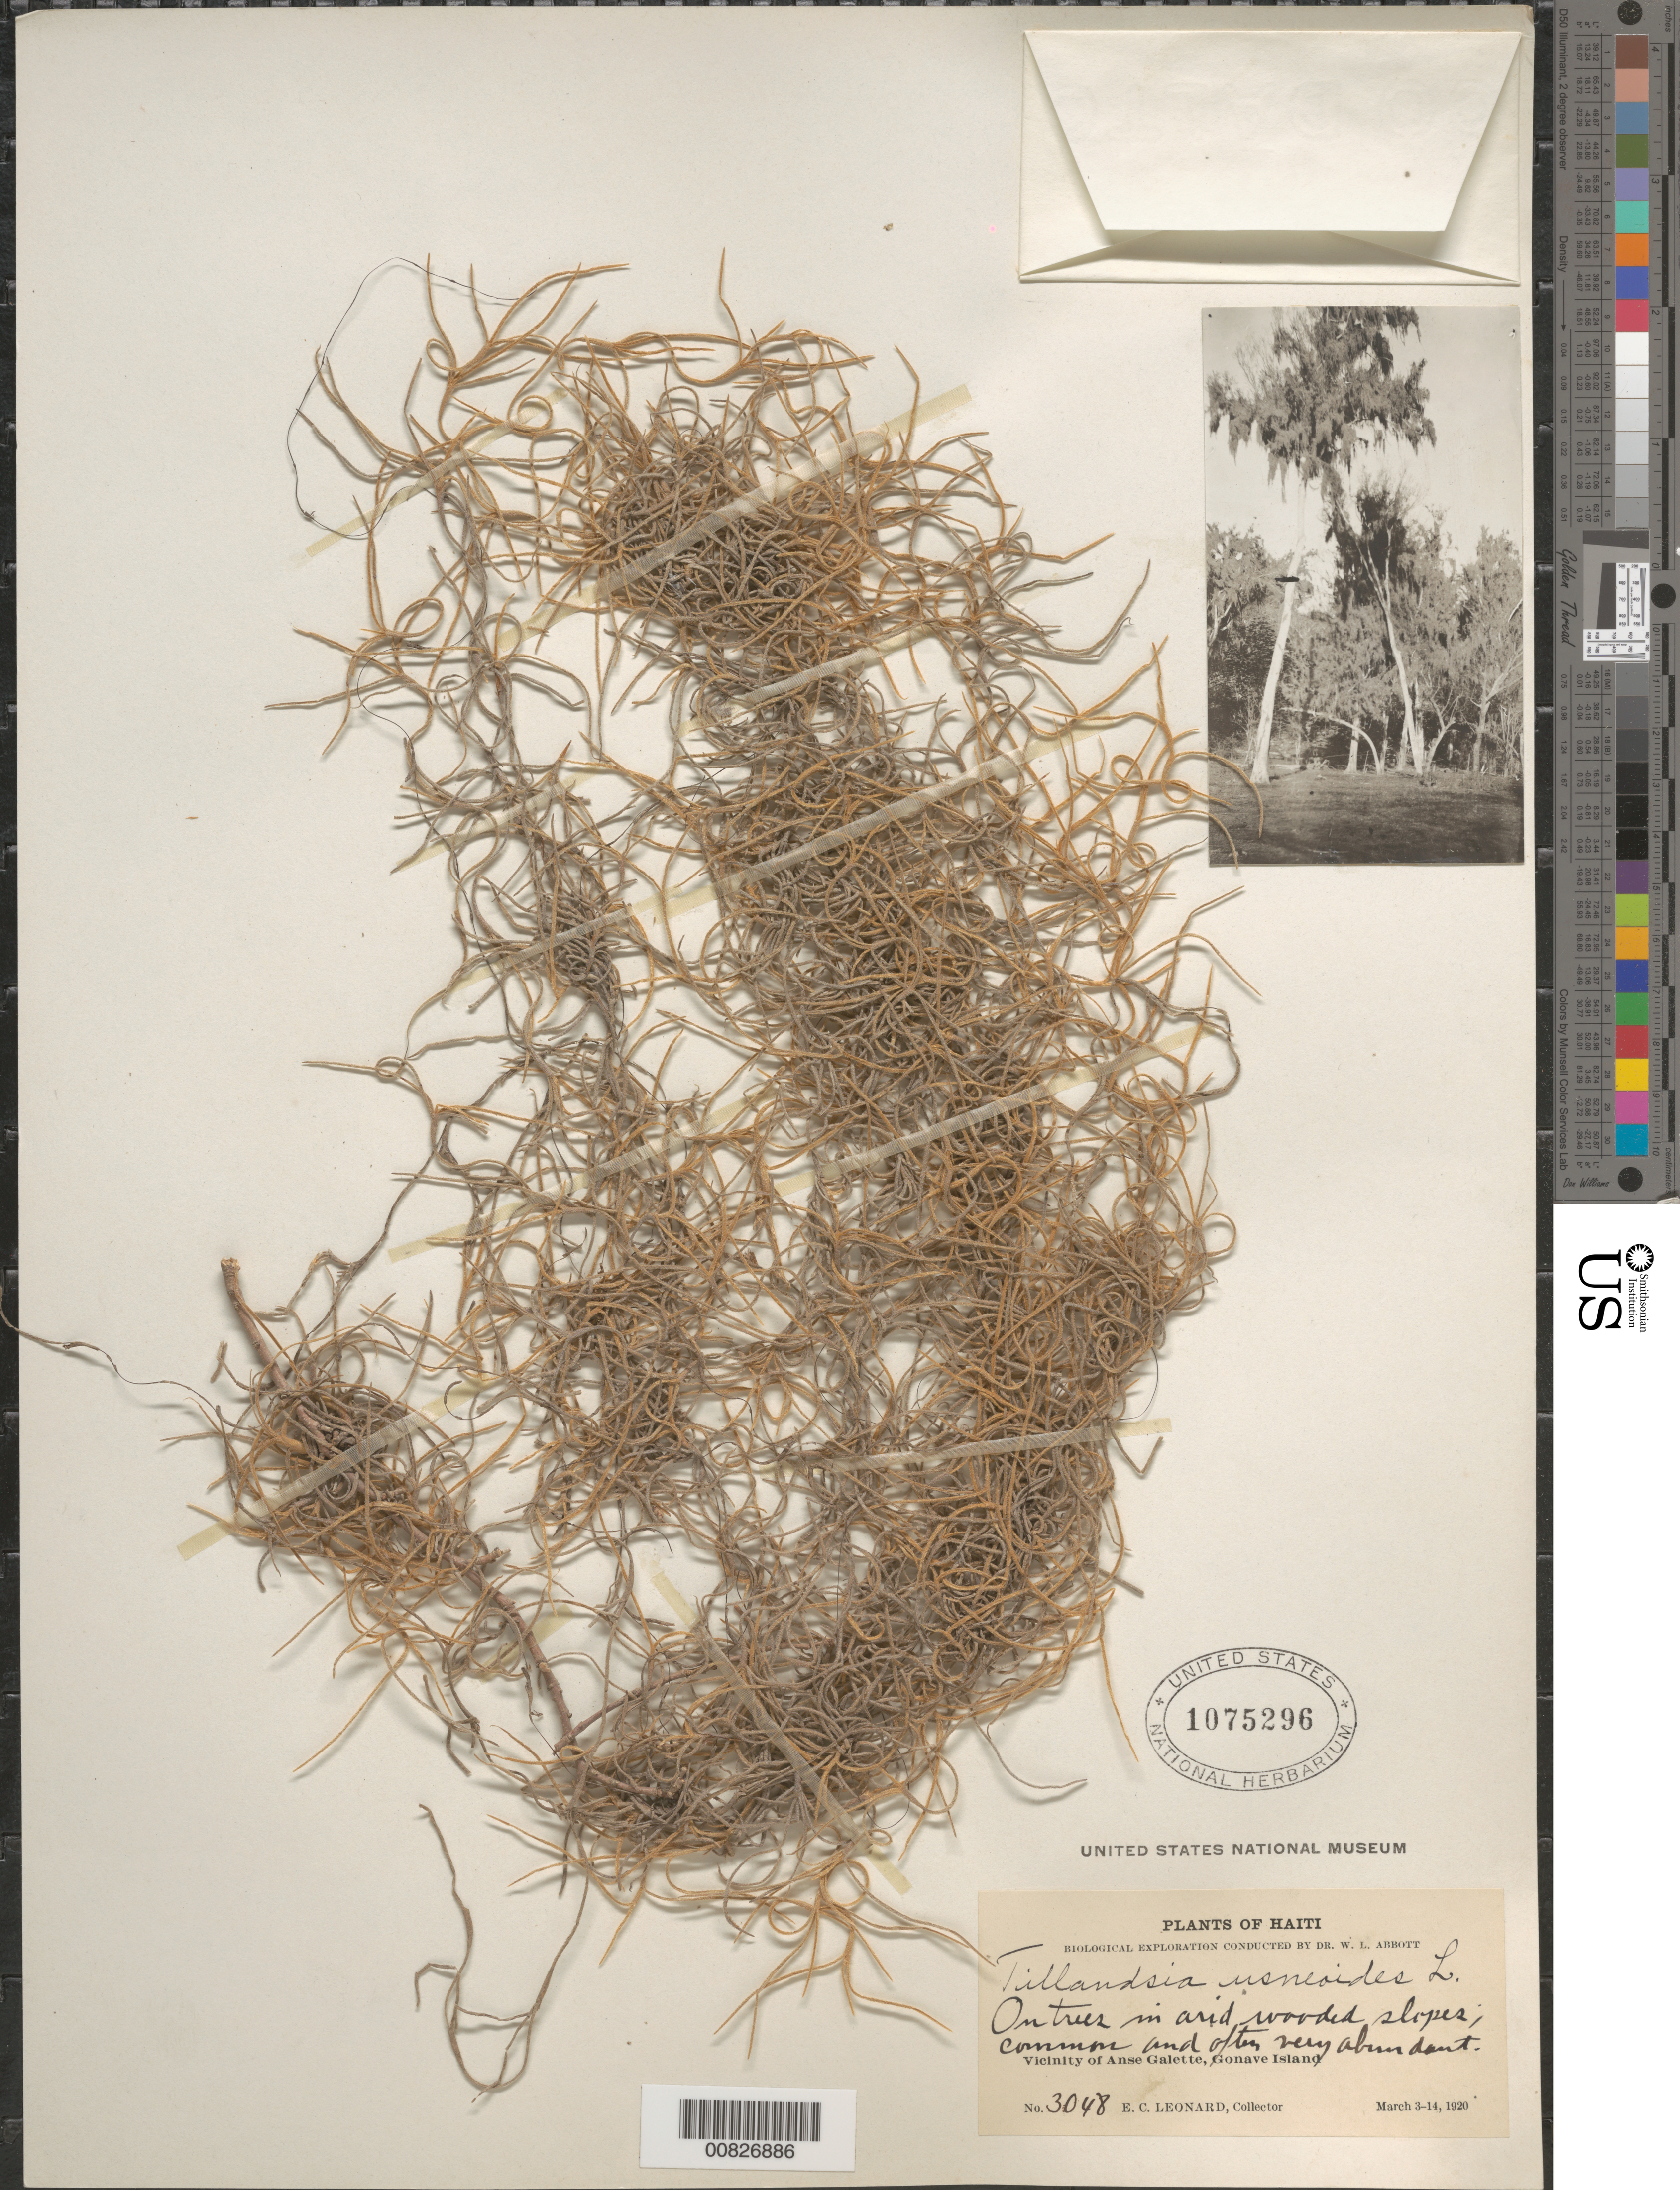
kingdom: Plantae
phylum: Tracheophyta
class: Liliopsida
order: Poales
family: Bromeliaceae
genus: Tillandsia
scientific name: Tillandsia usneoides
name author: (L.) L.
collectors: E. C. Leonard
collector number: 3048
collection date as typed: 03 Mar 1920 to 14 Mar 1920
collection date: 1920-03-03/1920-03-14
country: Haiti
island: Hispaniola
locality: Vicinity of Anse Galette, Gonave Island.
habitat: On trees in arid wooded slopes.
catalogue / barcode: US 1075296